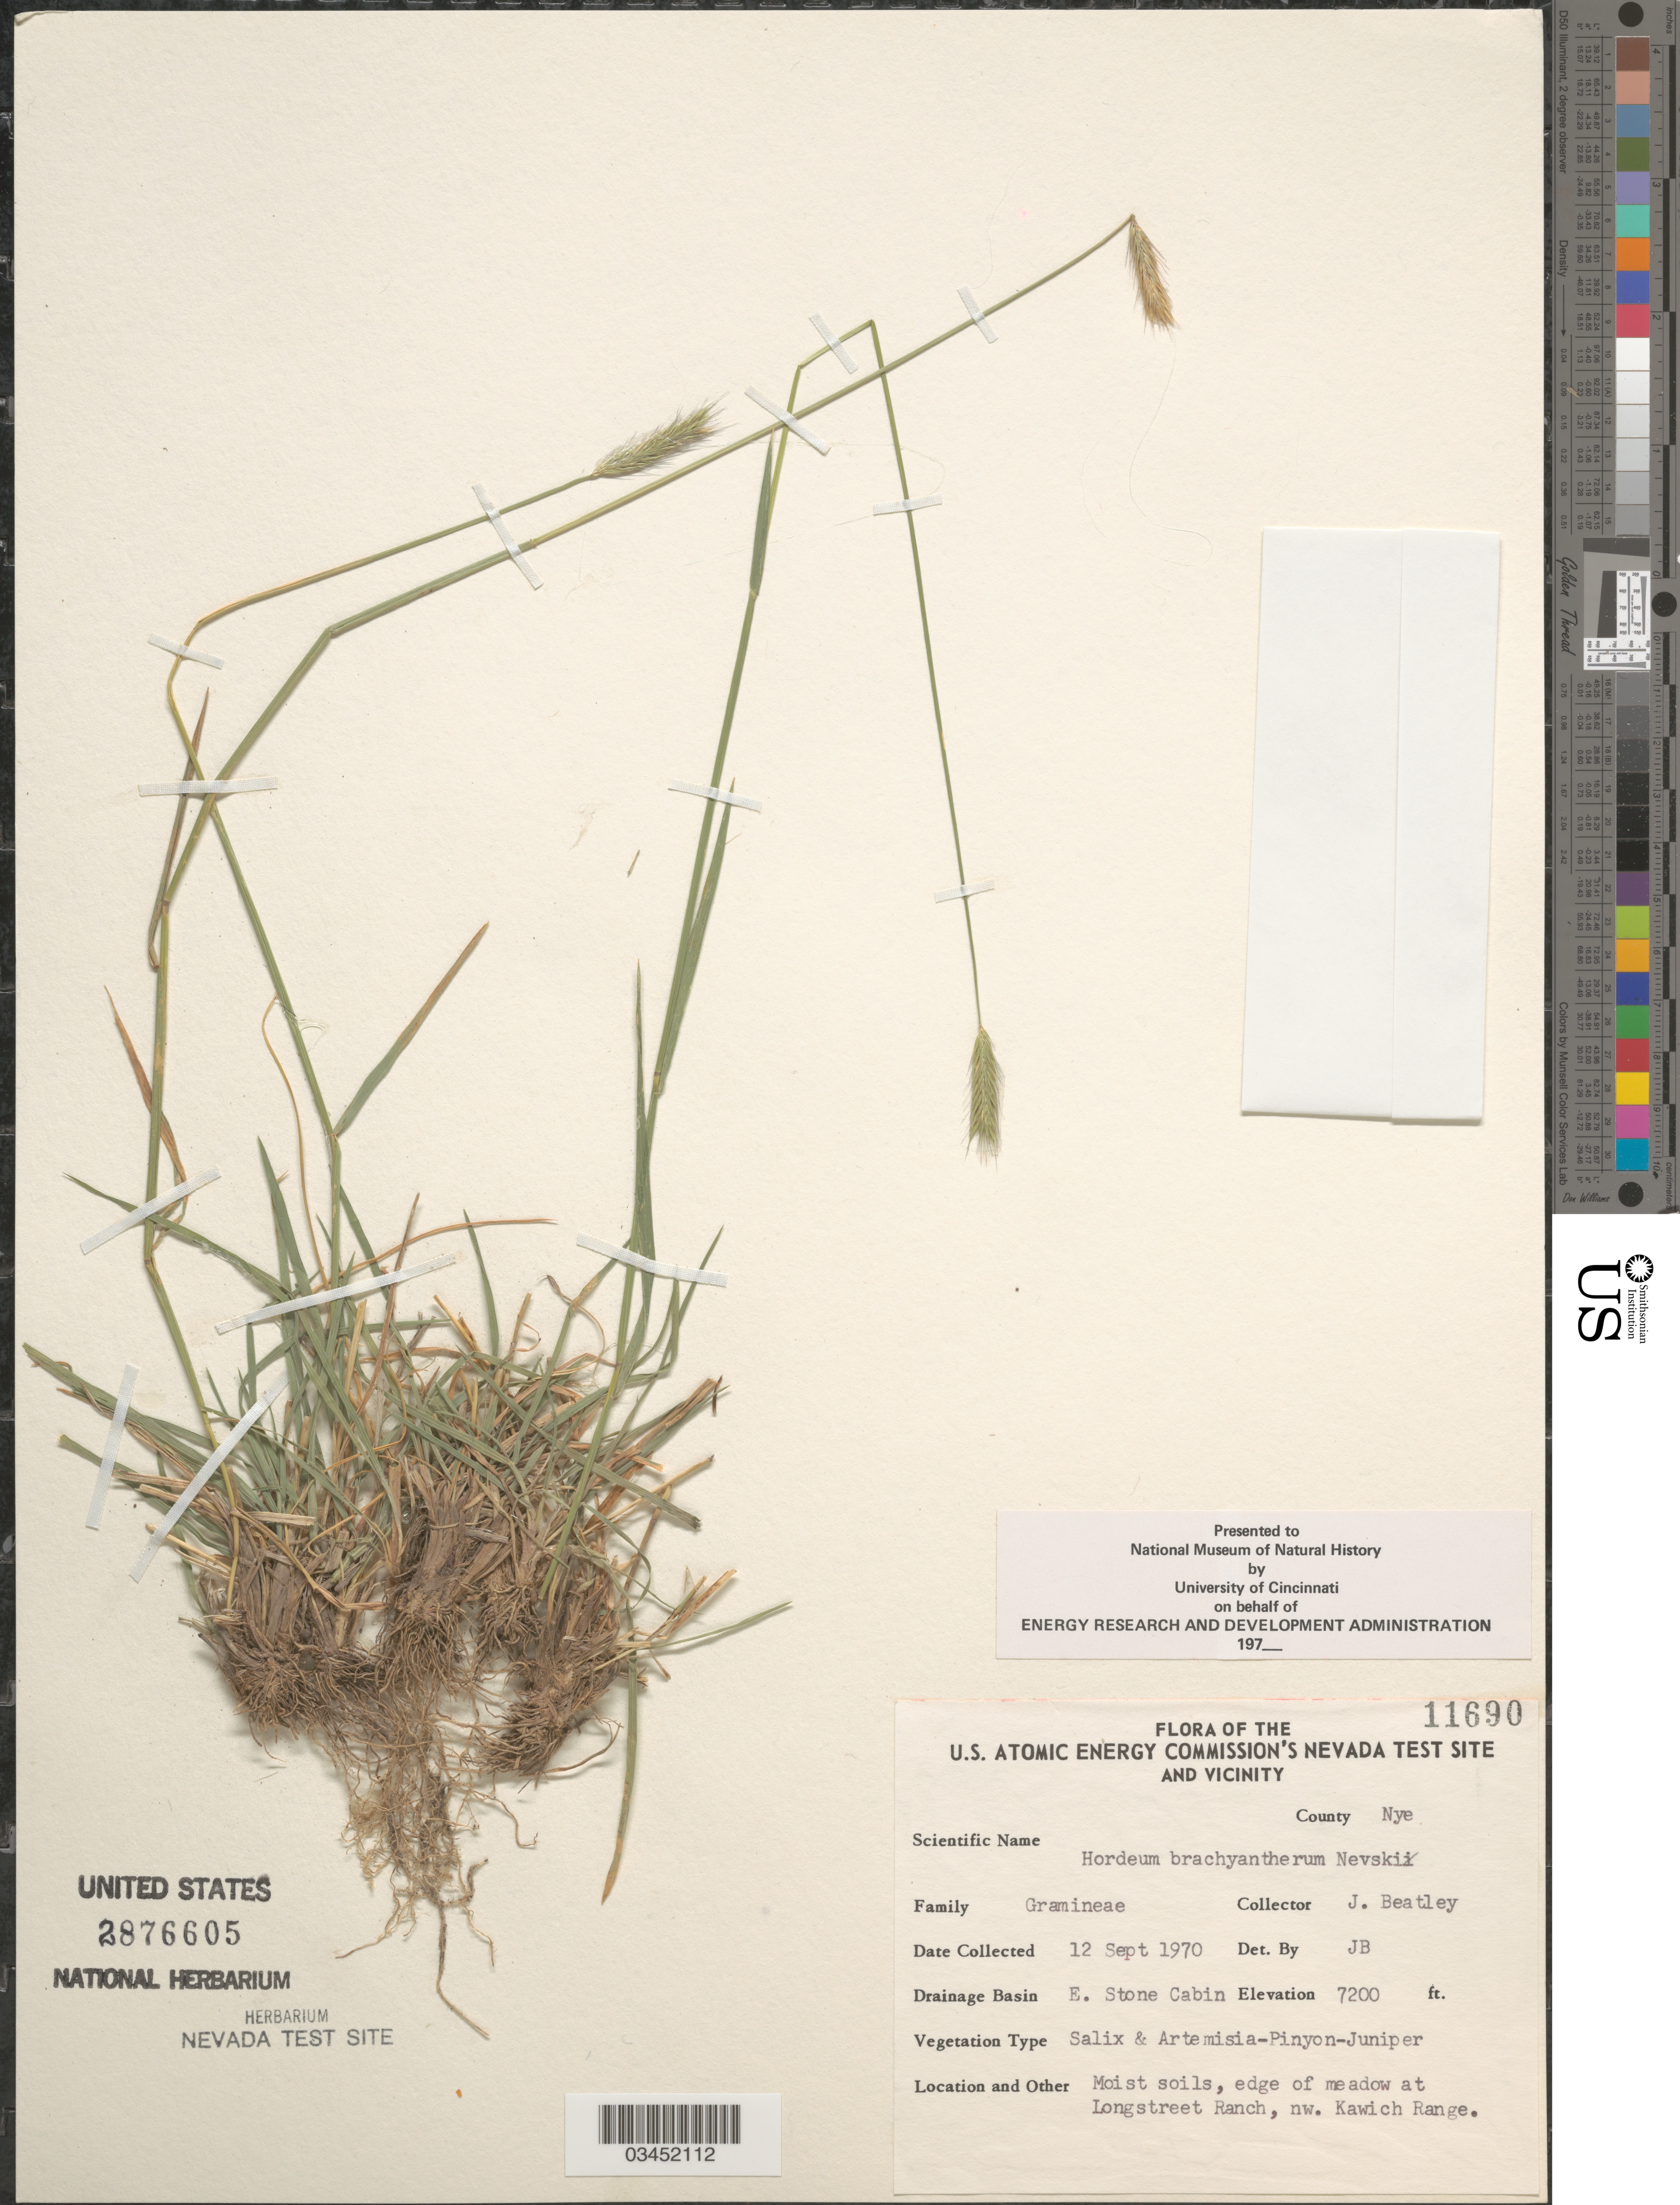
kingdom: Plantae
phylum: Tracheophyta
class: Liliopsida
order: Poales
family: Poaceae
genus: Hordeum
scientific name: Hordeum brachyantherum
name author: Nevski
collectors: J. C. Beatley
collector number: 11690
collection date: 1970-09-12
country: United States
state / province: Nevada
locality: U.S. Atomic Energy Commission's Nevada Test Site and Vicinity. County Nye. Drainage Basin E. Stone Cabin. Moist soils, edge of meadow at Longstreet Ranch, nw. Kawich Range.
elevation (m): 2195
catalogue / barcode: US 2876605